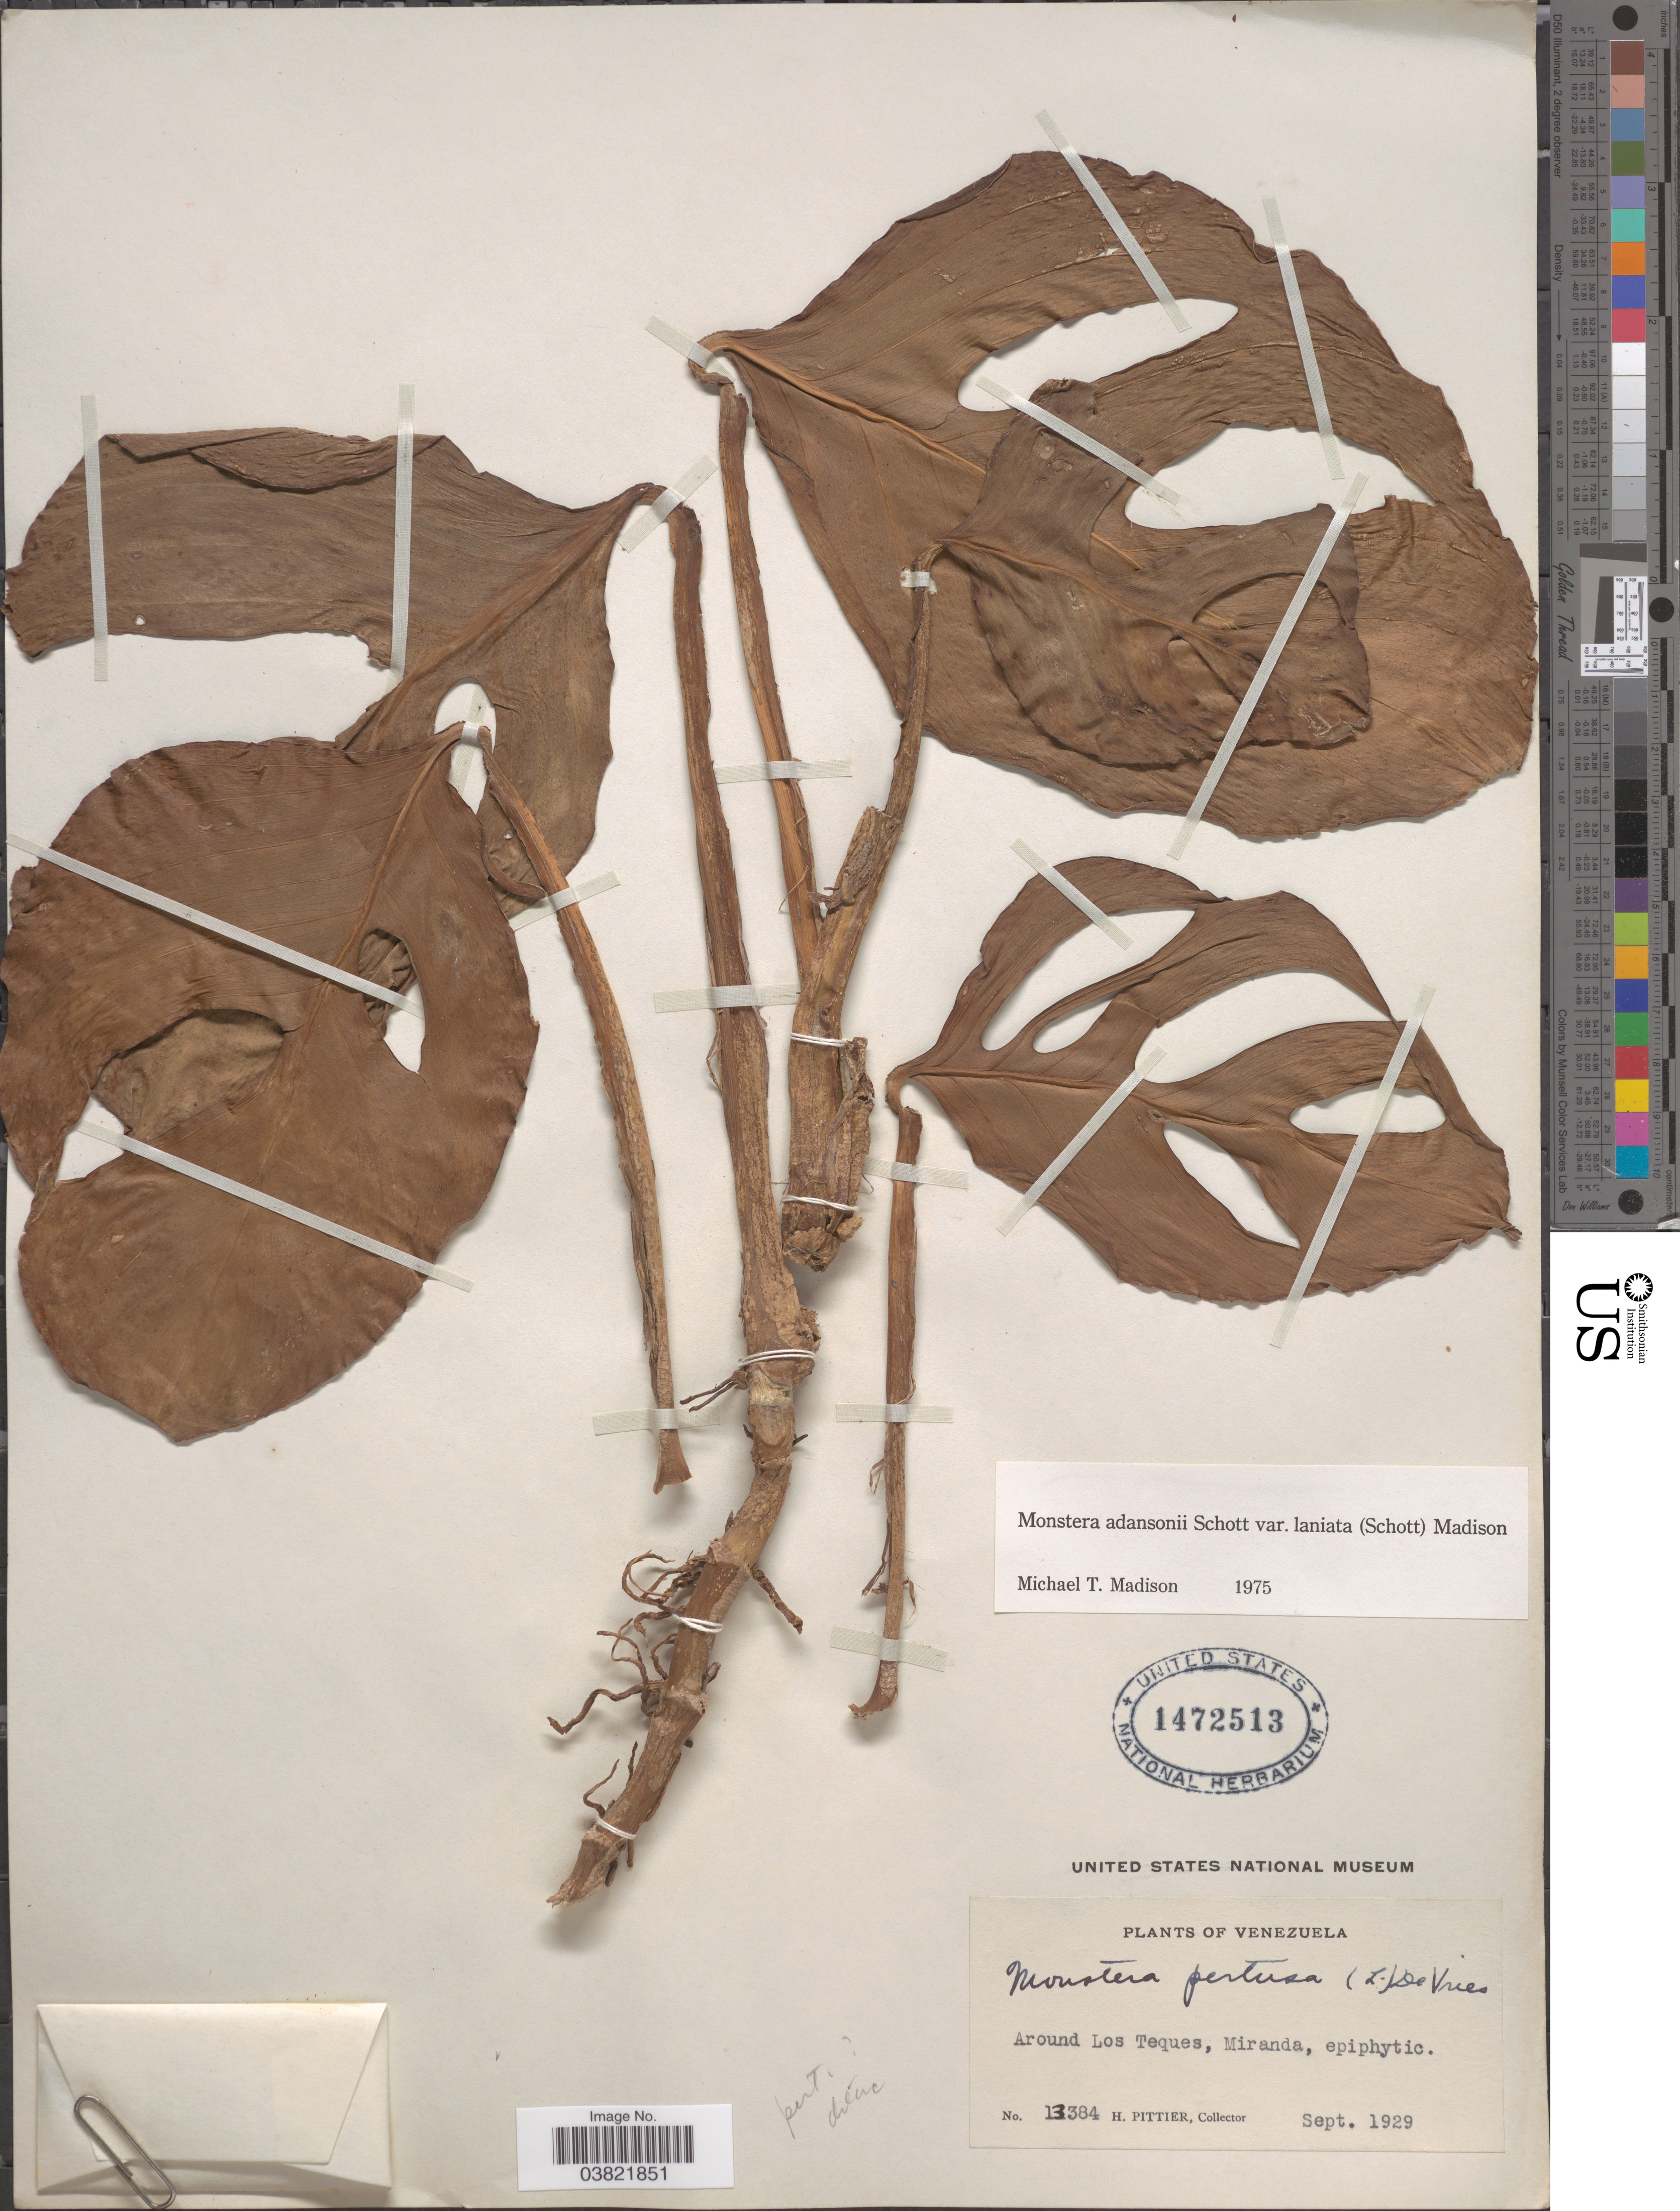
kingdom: Plantae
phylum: Tracheophyta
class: Liliopsida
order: Alismatales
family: Araceae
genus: Monstera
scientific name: Monstera adansonii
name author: Schott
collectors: H. F. Pittier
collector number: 13384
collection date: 1929-09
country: Venezuela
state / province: Miranda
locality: Around Los Teques.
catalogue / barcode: US 1472513